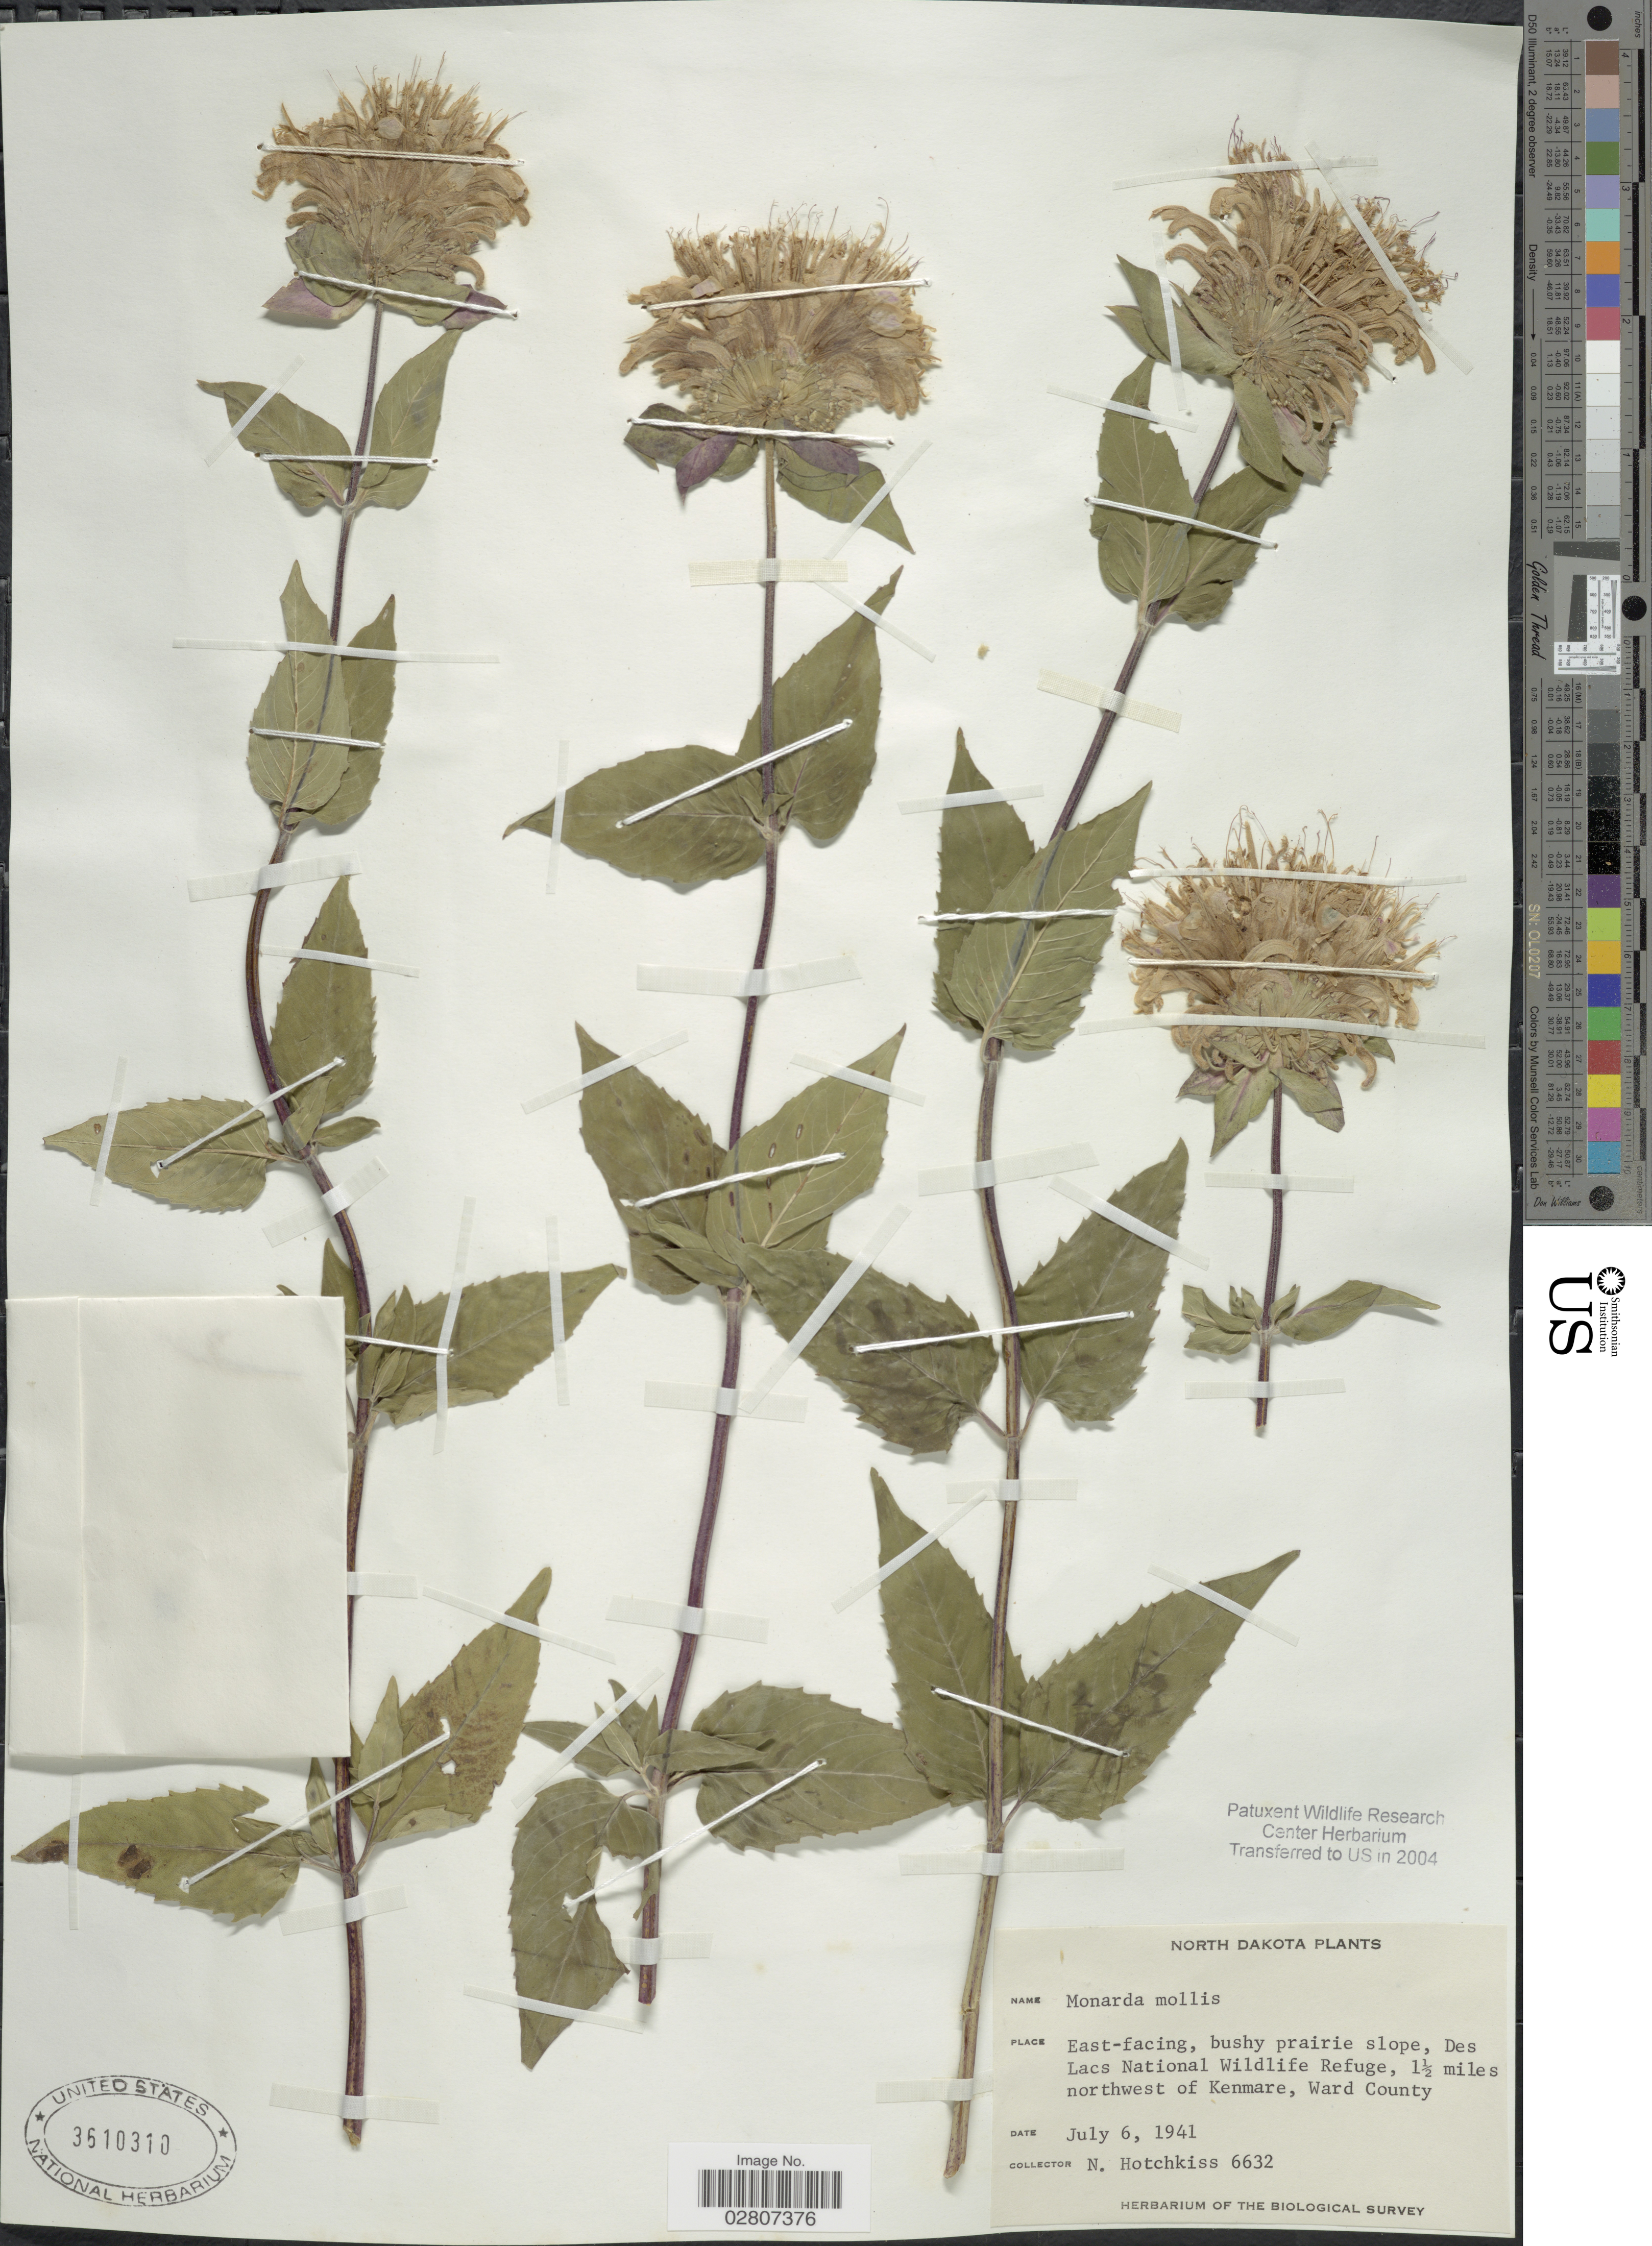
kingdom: Plantae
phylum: Tracheophyta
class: Magnoliopsida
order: Lamiales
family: Lamiaceae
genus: Monarda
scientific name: Monarda fistulosa var. mollis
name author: (L.) L.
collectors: N. Hotchkiss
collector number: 6632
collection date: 1941-07-06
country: United States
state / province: North Dakota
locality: East-facing, bushy prairie slope, Des Lacs National Wildlife Refuge, 1½ miles northwest of Kenmare, Ward County.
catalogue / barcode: US 3610310